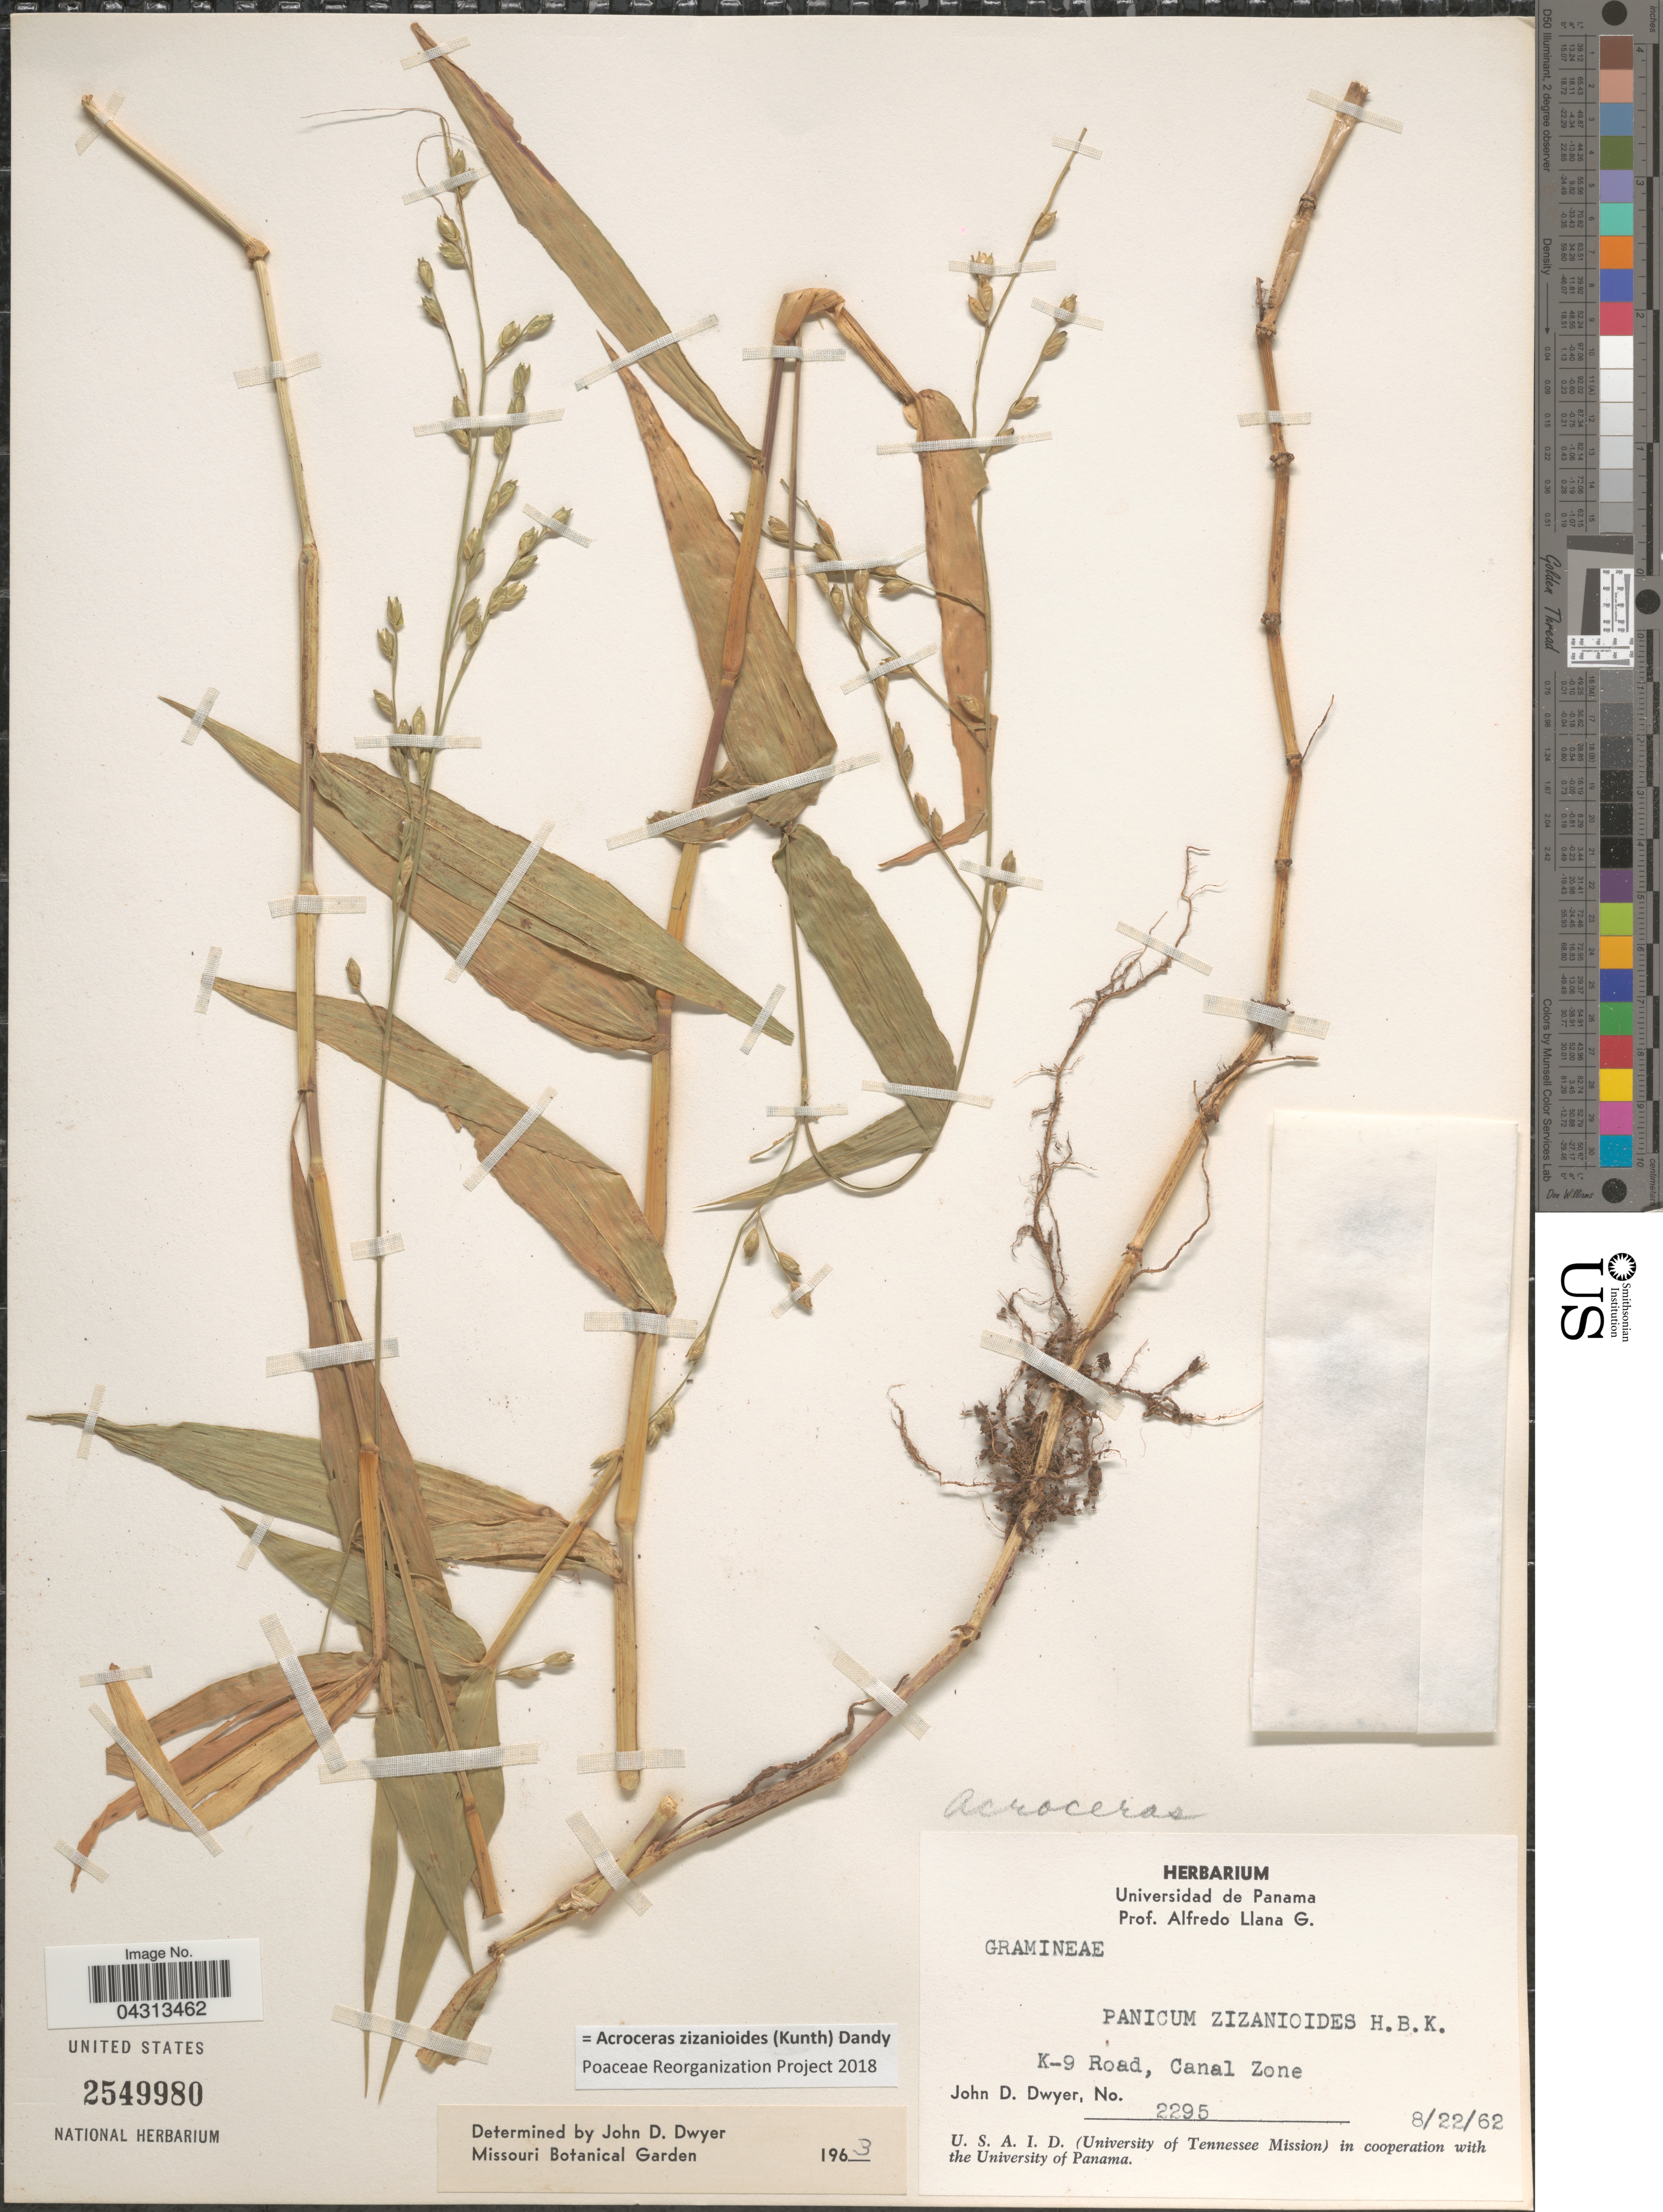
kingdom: Plantae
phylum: Tracheophyta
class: Liliopsida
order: Poales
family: Poaceae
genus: Acroceras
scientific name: Acroceras zizanioides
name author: (Kunth) Dandy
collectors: J. D. Dwyer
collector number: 2295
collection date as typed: Transcribed d/m/y: 22/8/62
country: Panama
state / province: Colón / Panamá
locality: K-9 Road, Canal Zone.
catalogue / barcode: US 2549980